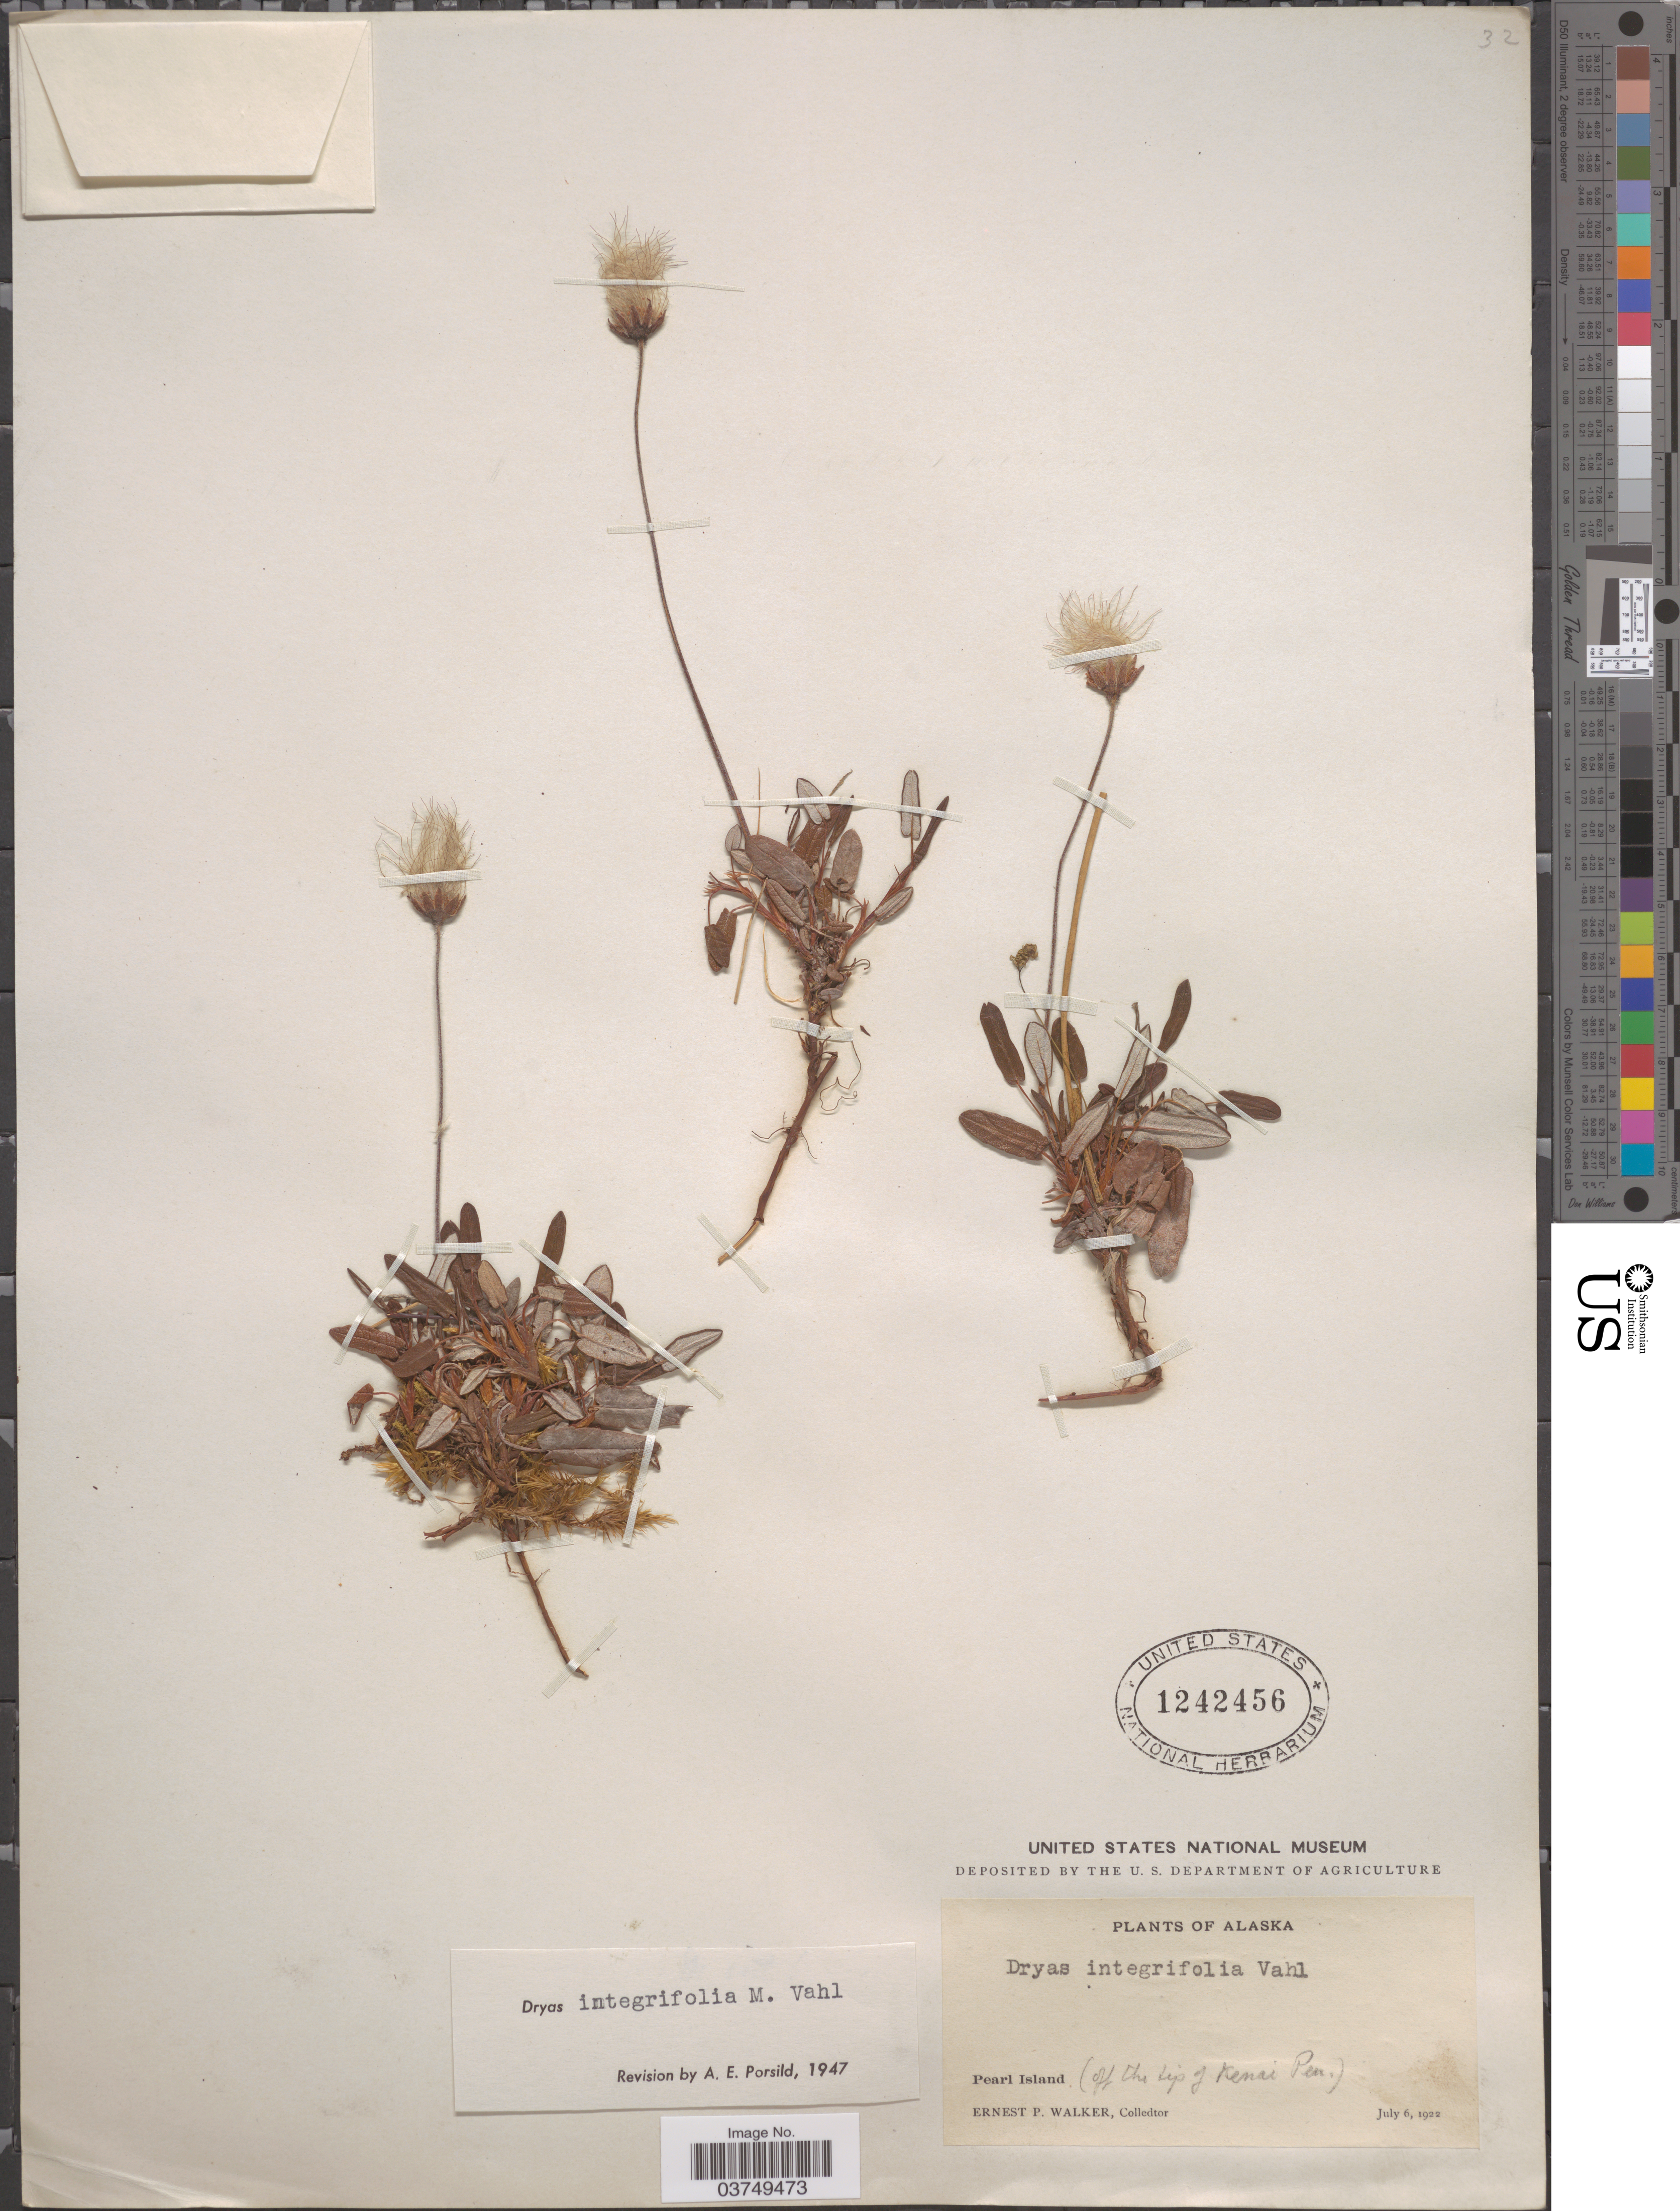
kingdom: Plantae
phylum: Tracheophyta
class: Magnoliopsida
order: Rosales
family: Rosaceae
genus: Dryas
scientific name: Dryas integrifolia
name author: Vahl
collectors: E. P. Walker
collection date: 1922-07-06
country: United States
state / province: Alaska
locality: Pearl Island, (off the tip of Kenai Pen.).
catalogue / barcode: US 1242456